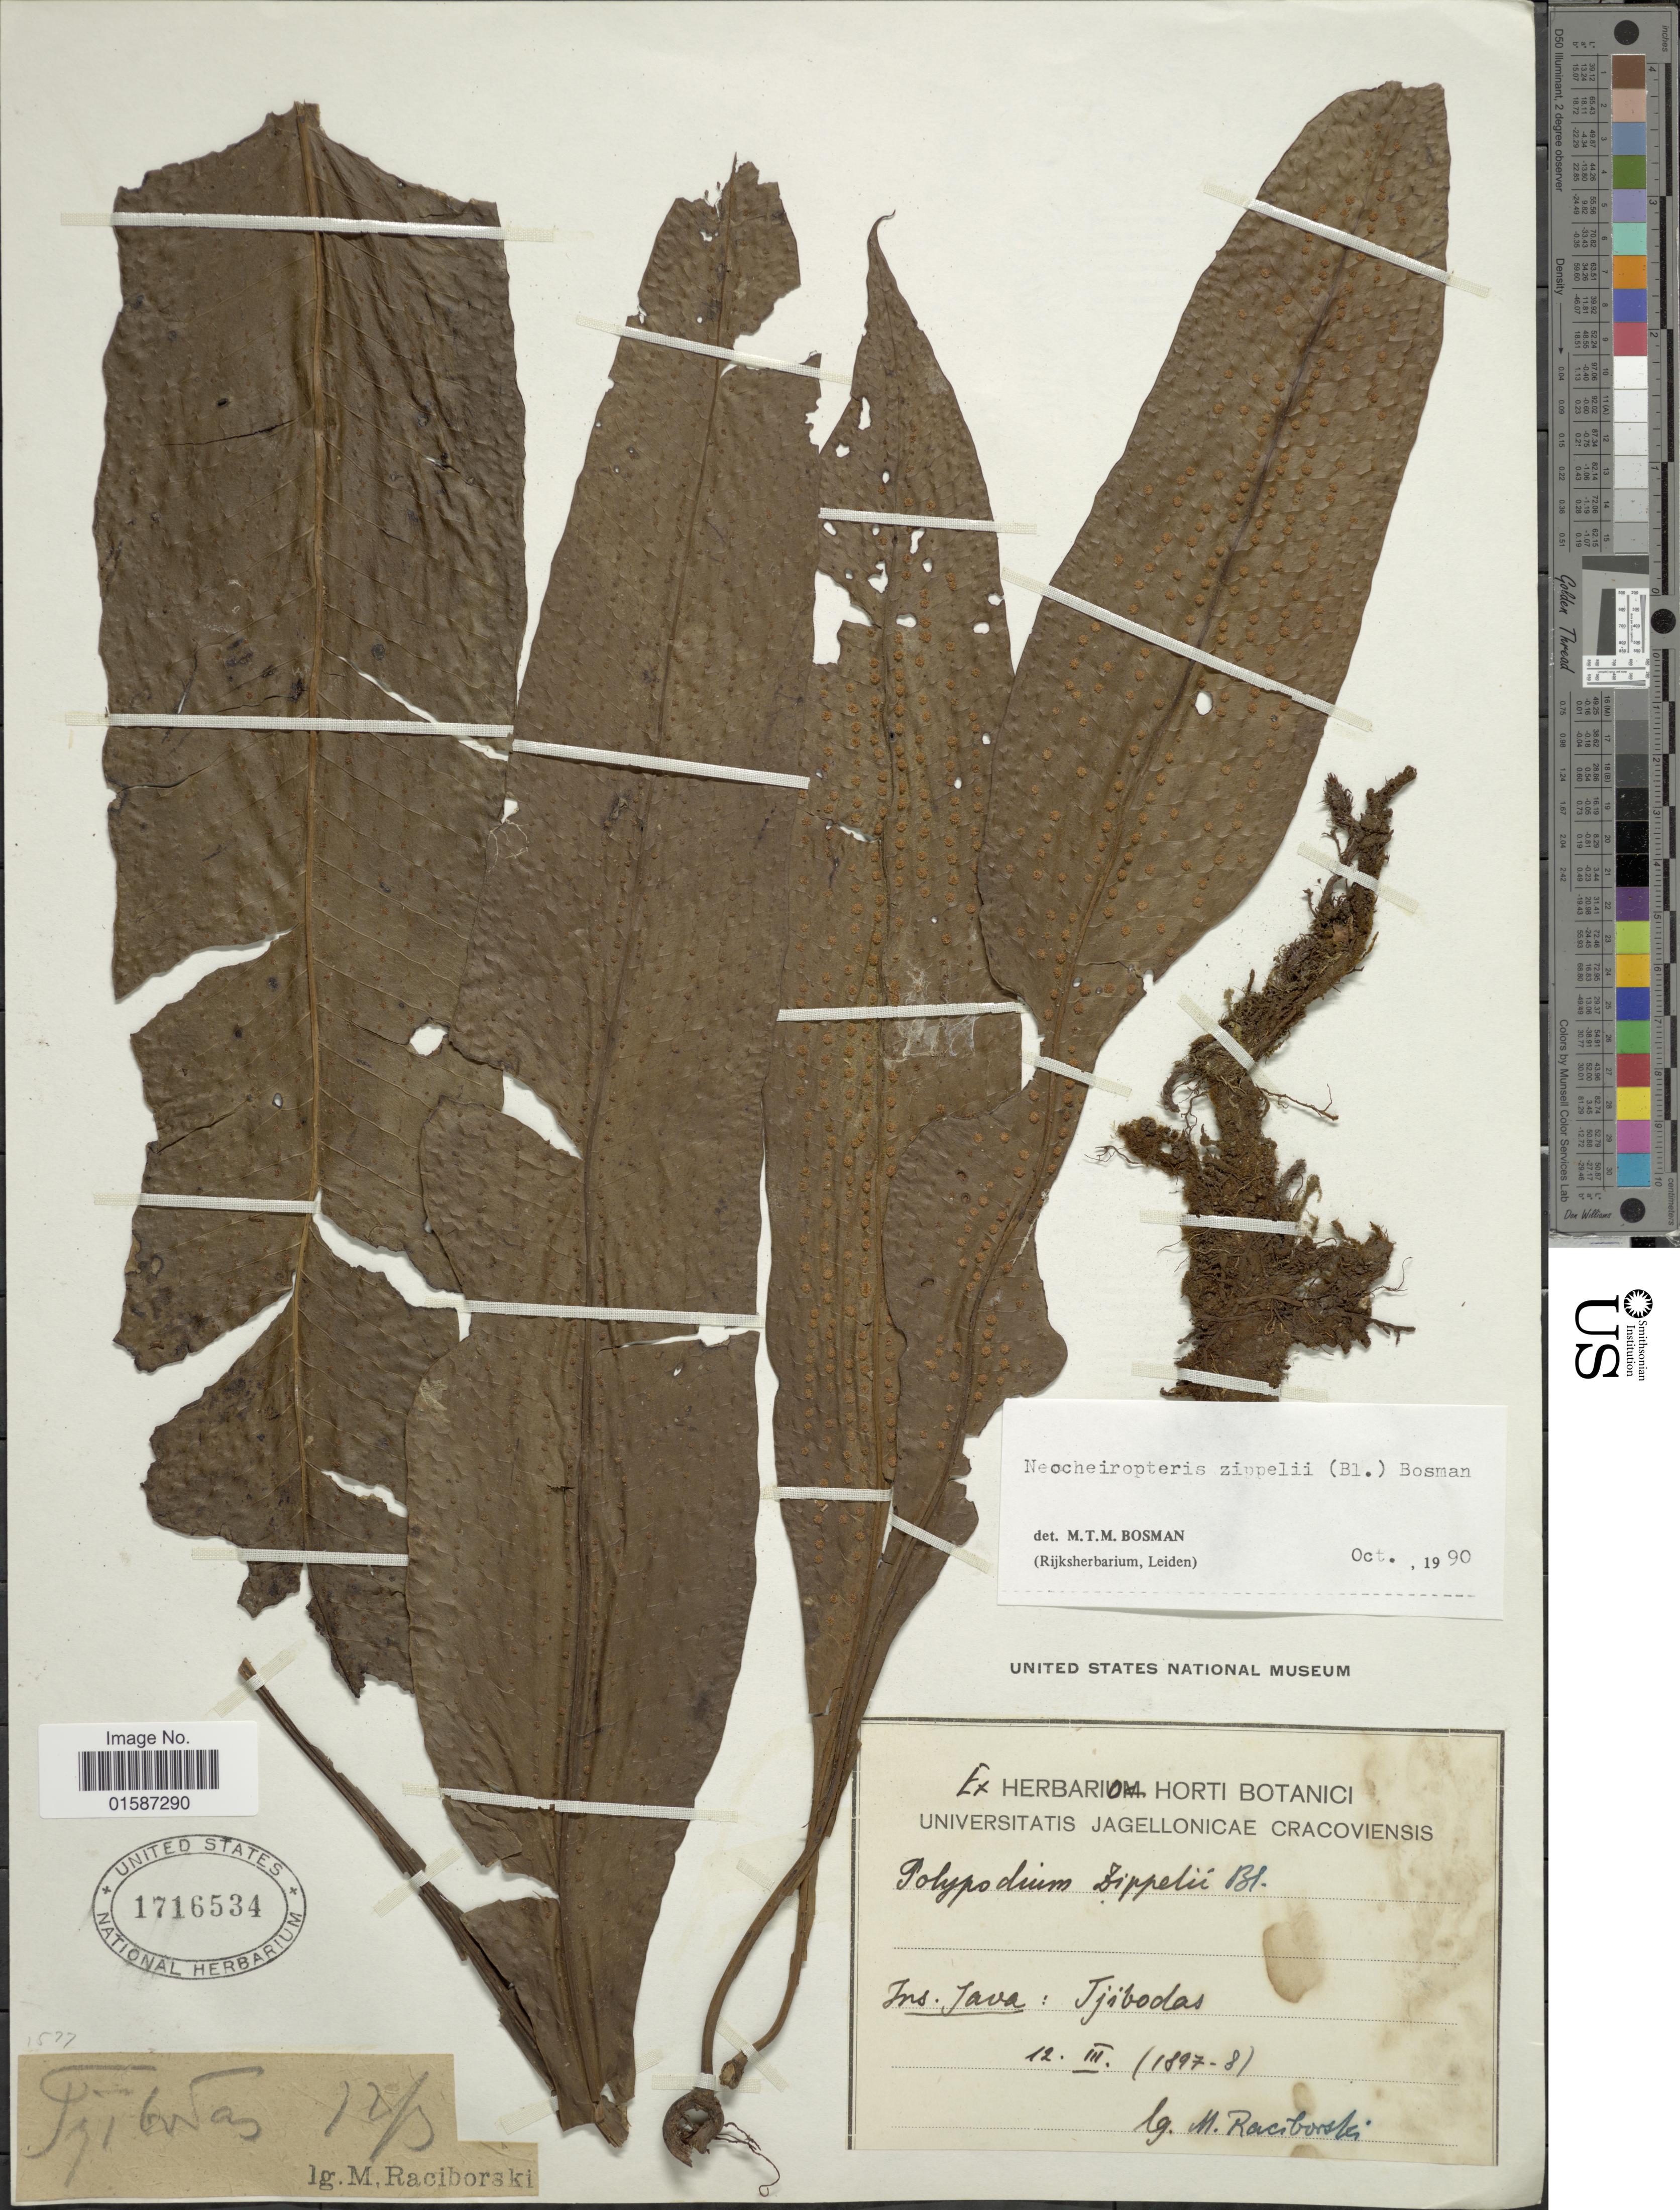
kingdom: Plantae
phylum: Tracheophyta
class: Polypodiopsida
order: Polypodiales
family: Polypodiaceae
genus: Neolepisorus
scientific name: Neolepisorus zippelii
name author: (Blume) Li S. Wang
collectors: M. Raciborski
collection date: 1897-03-12/1898-03-12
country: Indonesia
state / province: Java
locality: Ins. Java: Tjibodas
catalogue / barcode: US 1716534